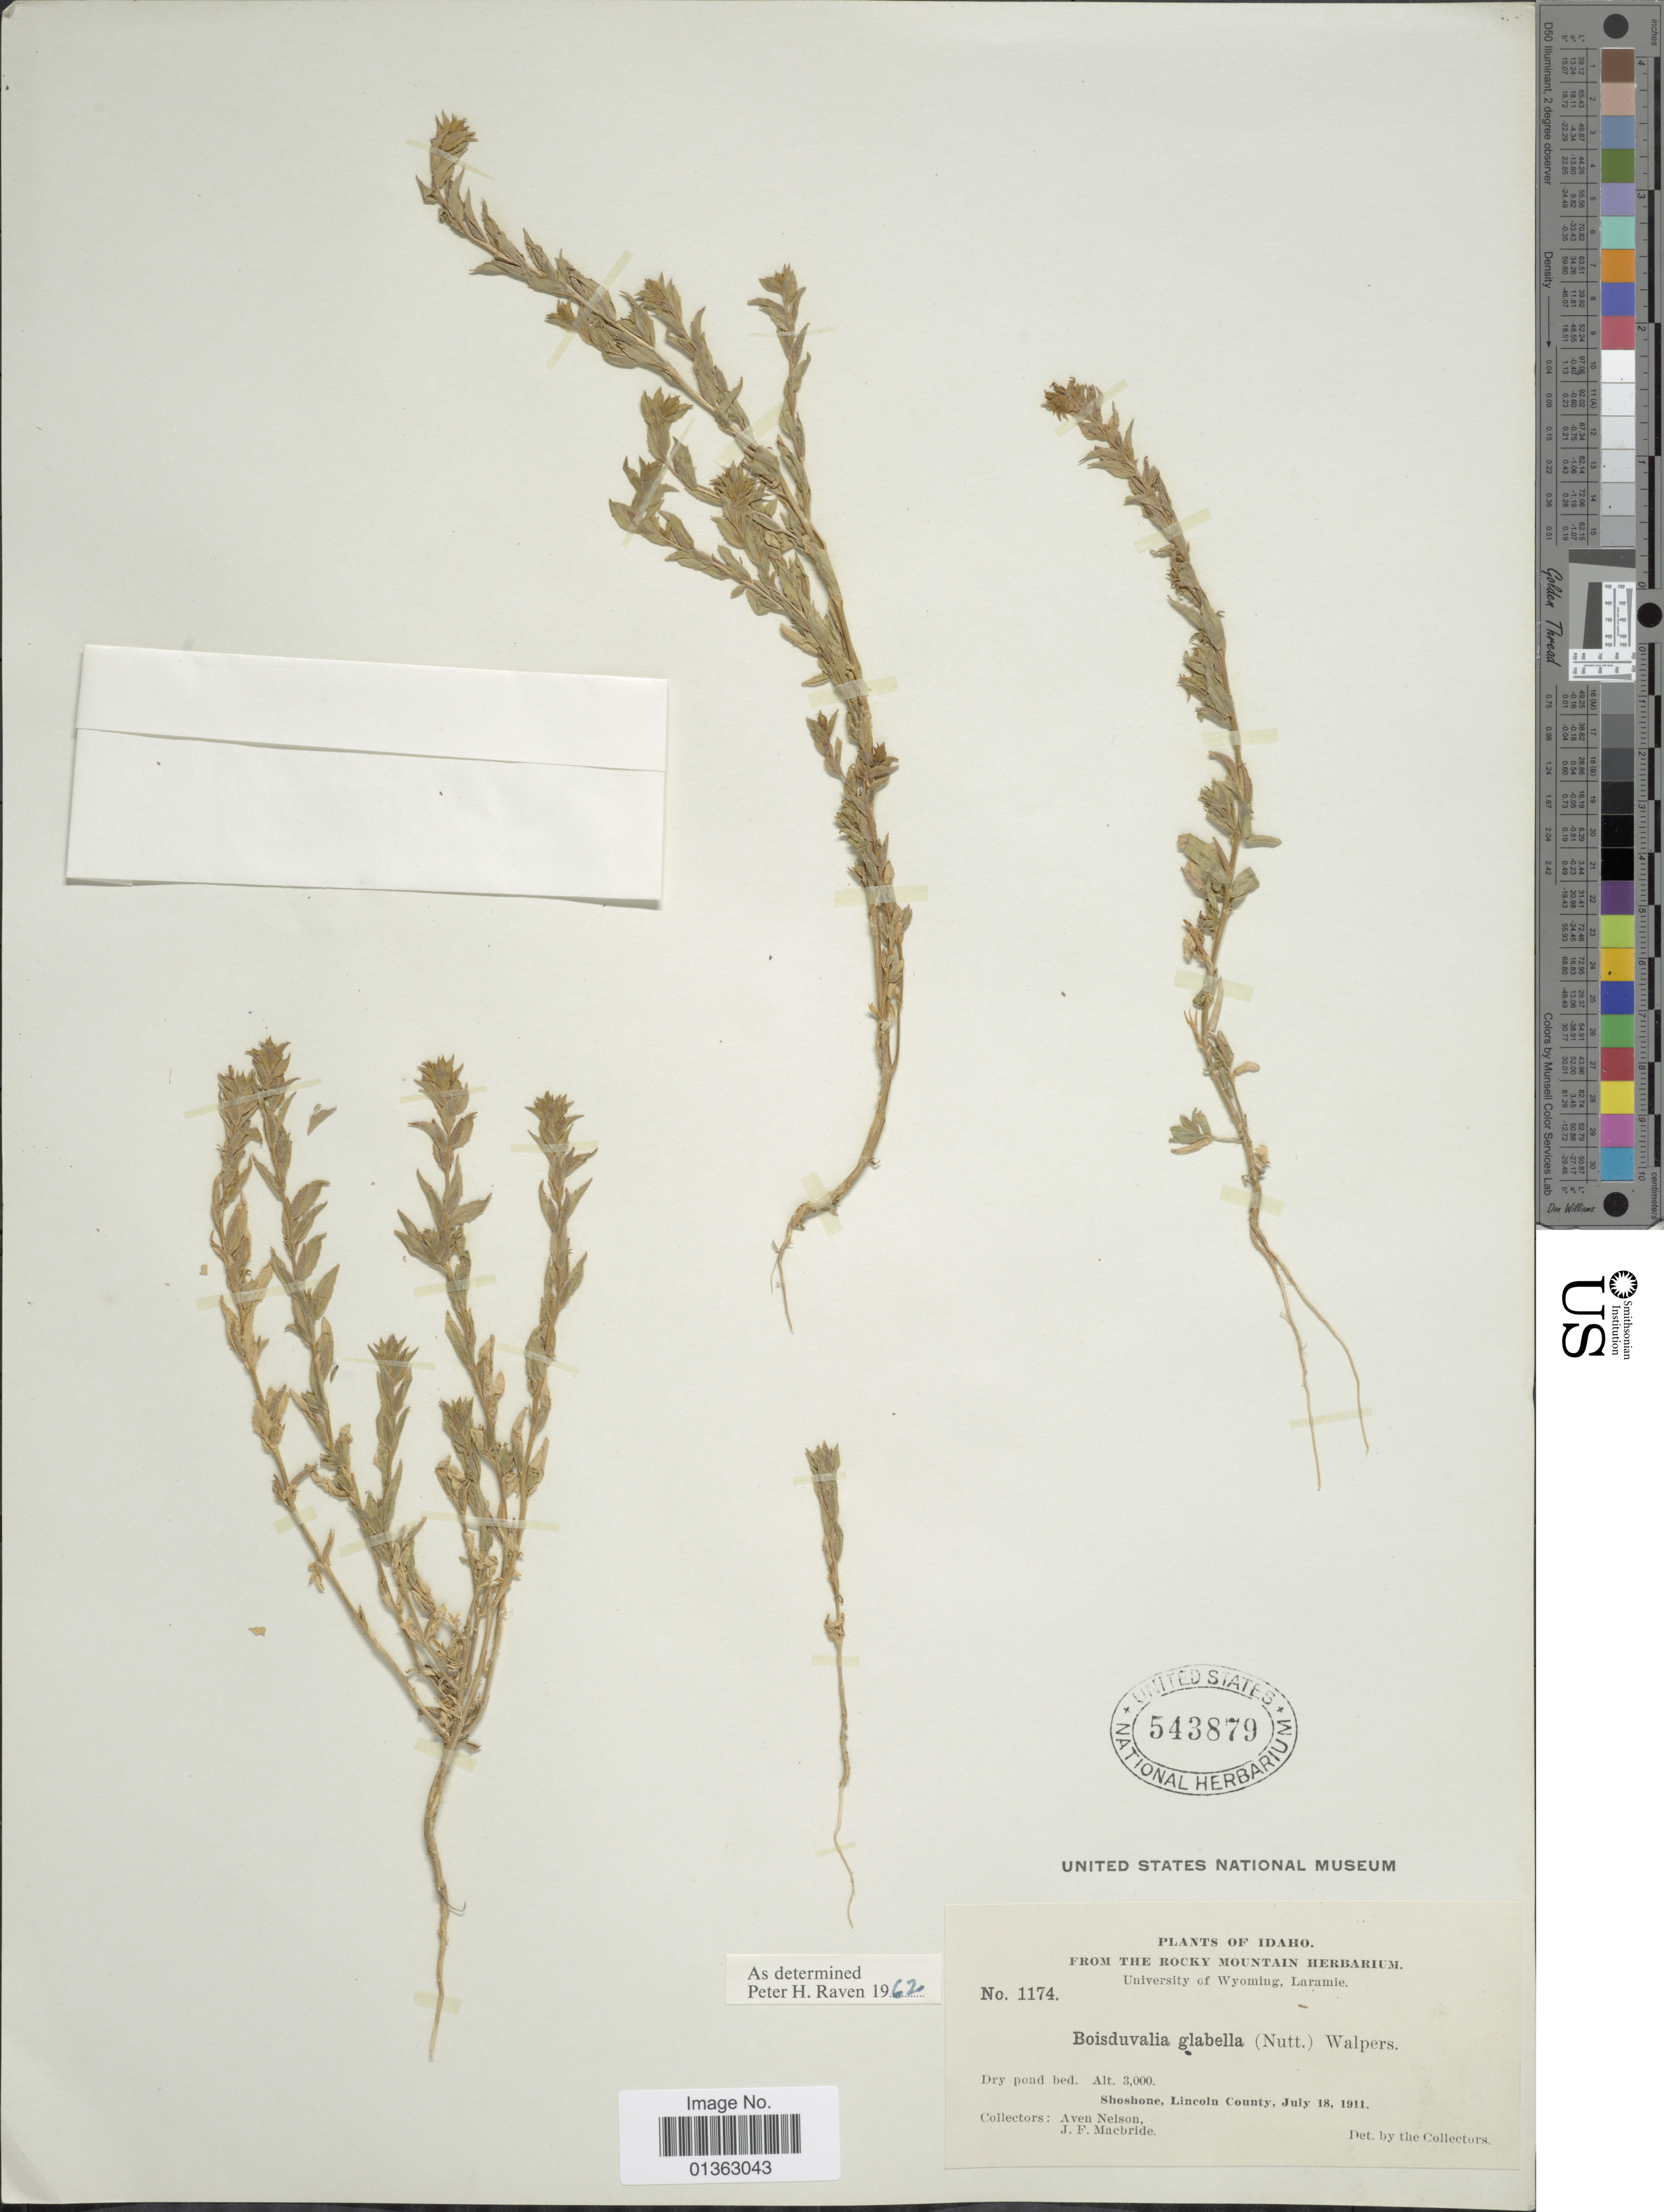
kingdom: Plantae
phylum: Tracheophyta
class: Magnoliopsida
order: Myrtales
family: Onagraceae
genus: Epilobium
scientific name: Epilobium campestre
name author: (Jeps.) Hoch & W.L. Wagner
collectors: A. Nelson & J. F. Macbride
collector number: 1174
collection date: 1911-07-18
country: United States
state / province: Idaho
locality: Shoshone, Lincoln County.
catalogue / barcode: US 543879